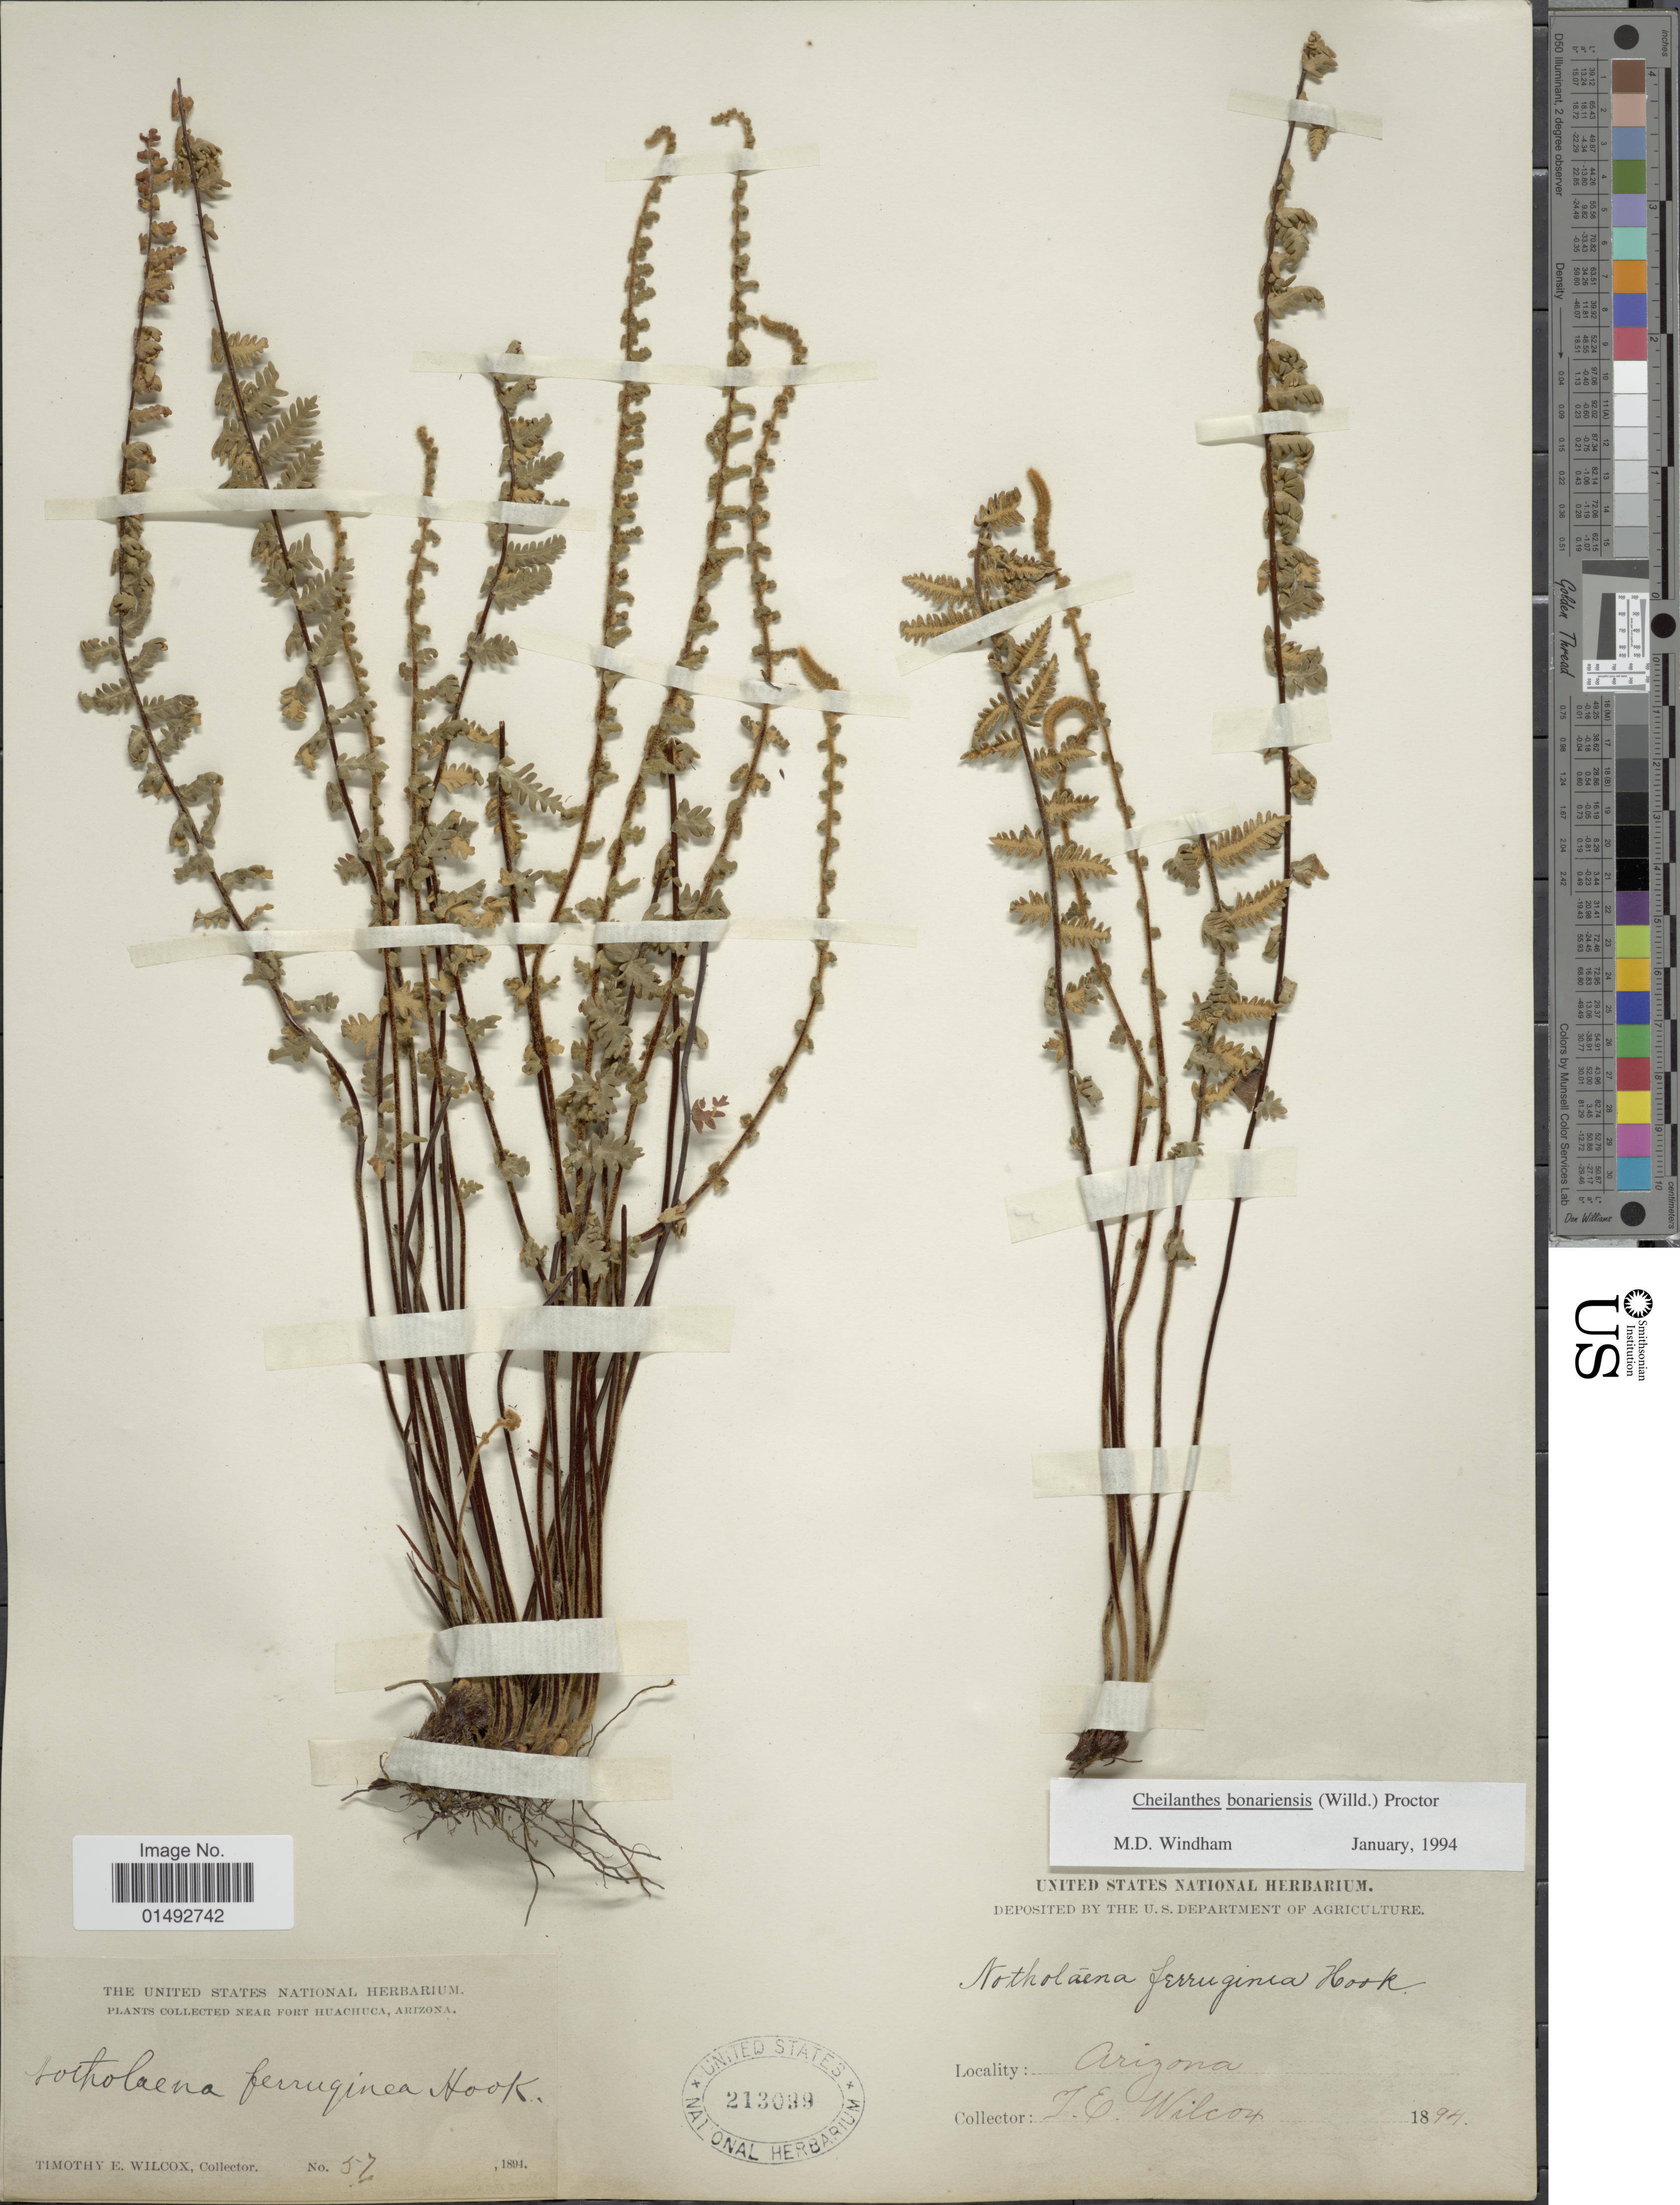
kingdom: Plantae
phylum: Tracheophyta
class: Polypodiopsida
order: Polypodiales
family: Pteridaceae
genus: Myriopteris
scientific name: Myriopteris aurea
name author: (Poir.) Grusz & Windham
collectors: T. E. Wilcox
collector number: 57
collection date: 1894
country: United States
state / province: Arizona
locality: Near Fort Huachuca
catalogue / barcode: US 213099